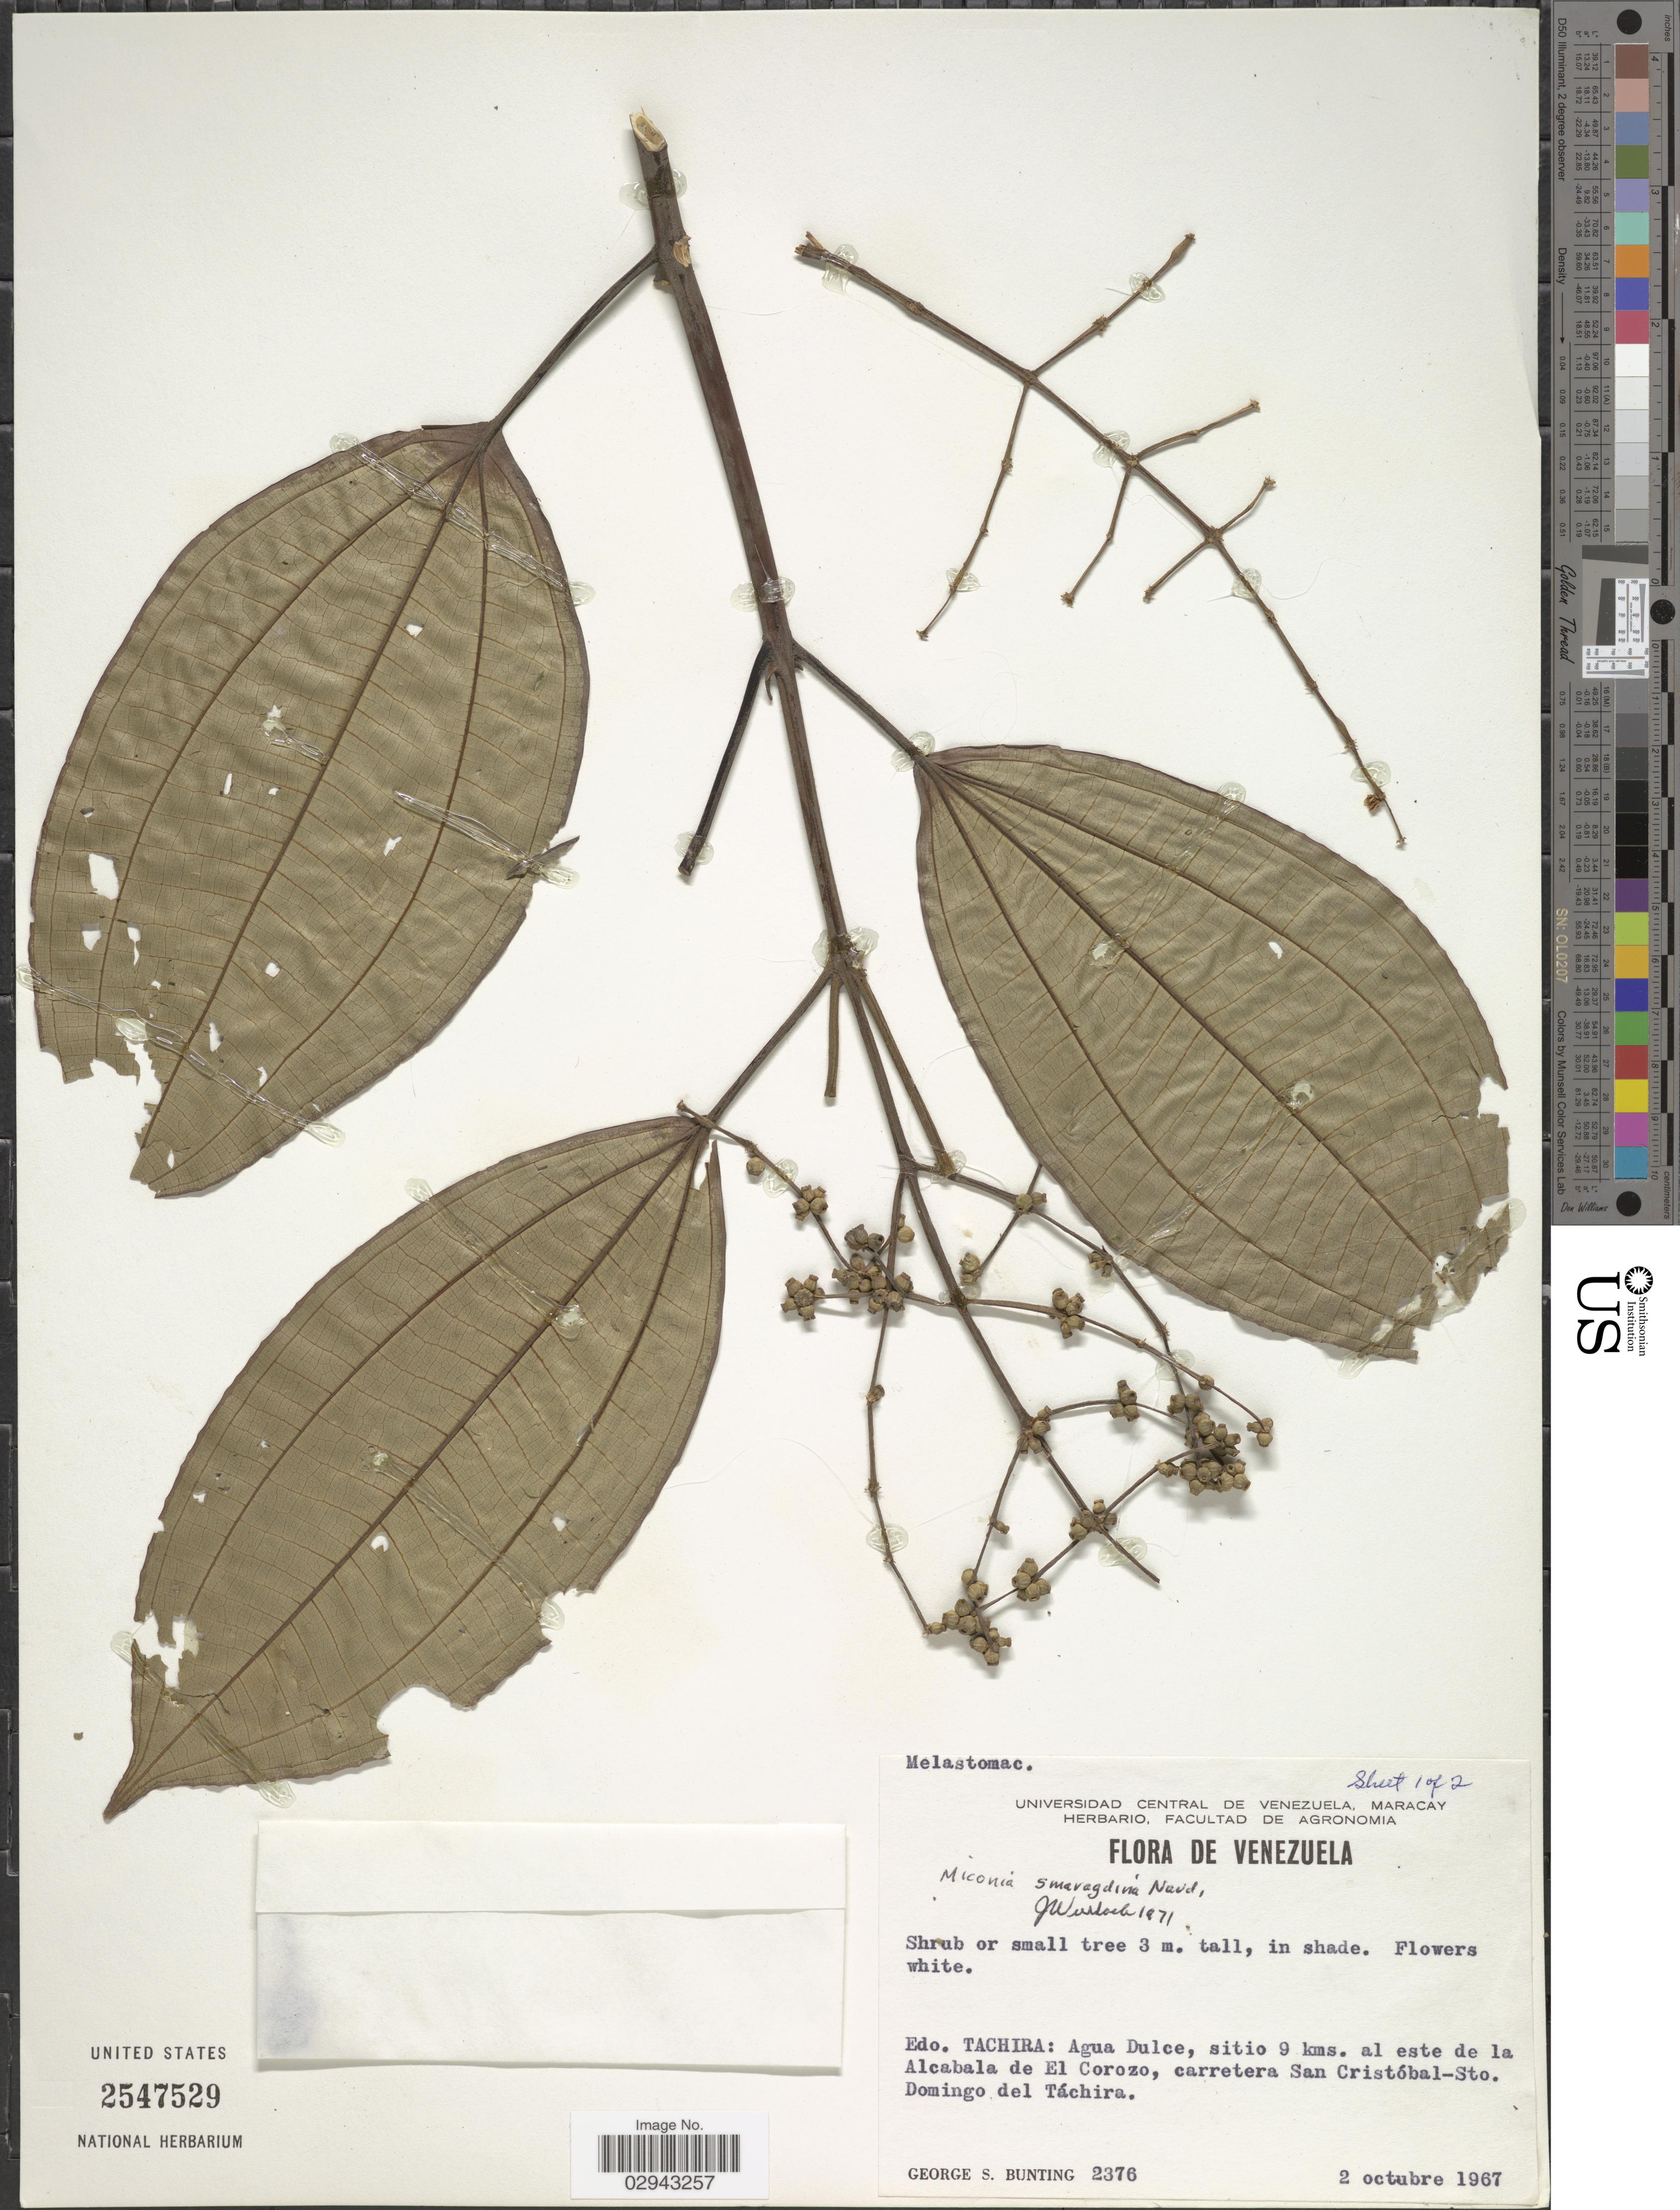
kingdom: Plantae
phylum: Tracheophyta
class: Magnoliopsida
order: Myrtales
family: Melastomataceae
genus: Miconia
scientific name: Miconia smaragdina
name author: Naudin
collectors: G. S. Bunting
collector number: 2376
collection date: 1967-10-02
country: Venezuela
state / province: Tachira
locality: Agua Dulce, sitio 9 kms. al este de la Alcabala de El Corozo, carretera San Cristóbal-Sto. Domingo del Táchira.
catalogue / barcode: US 2547529